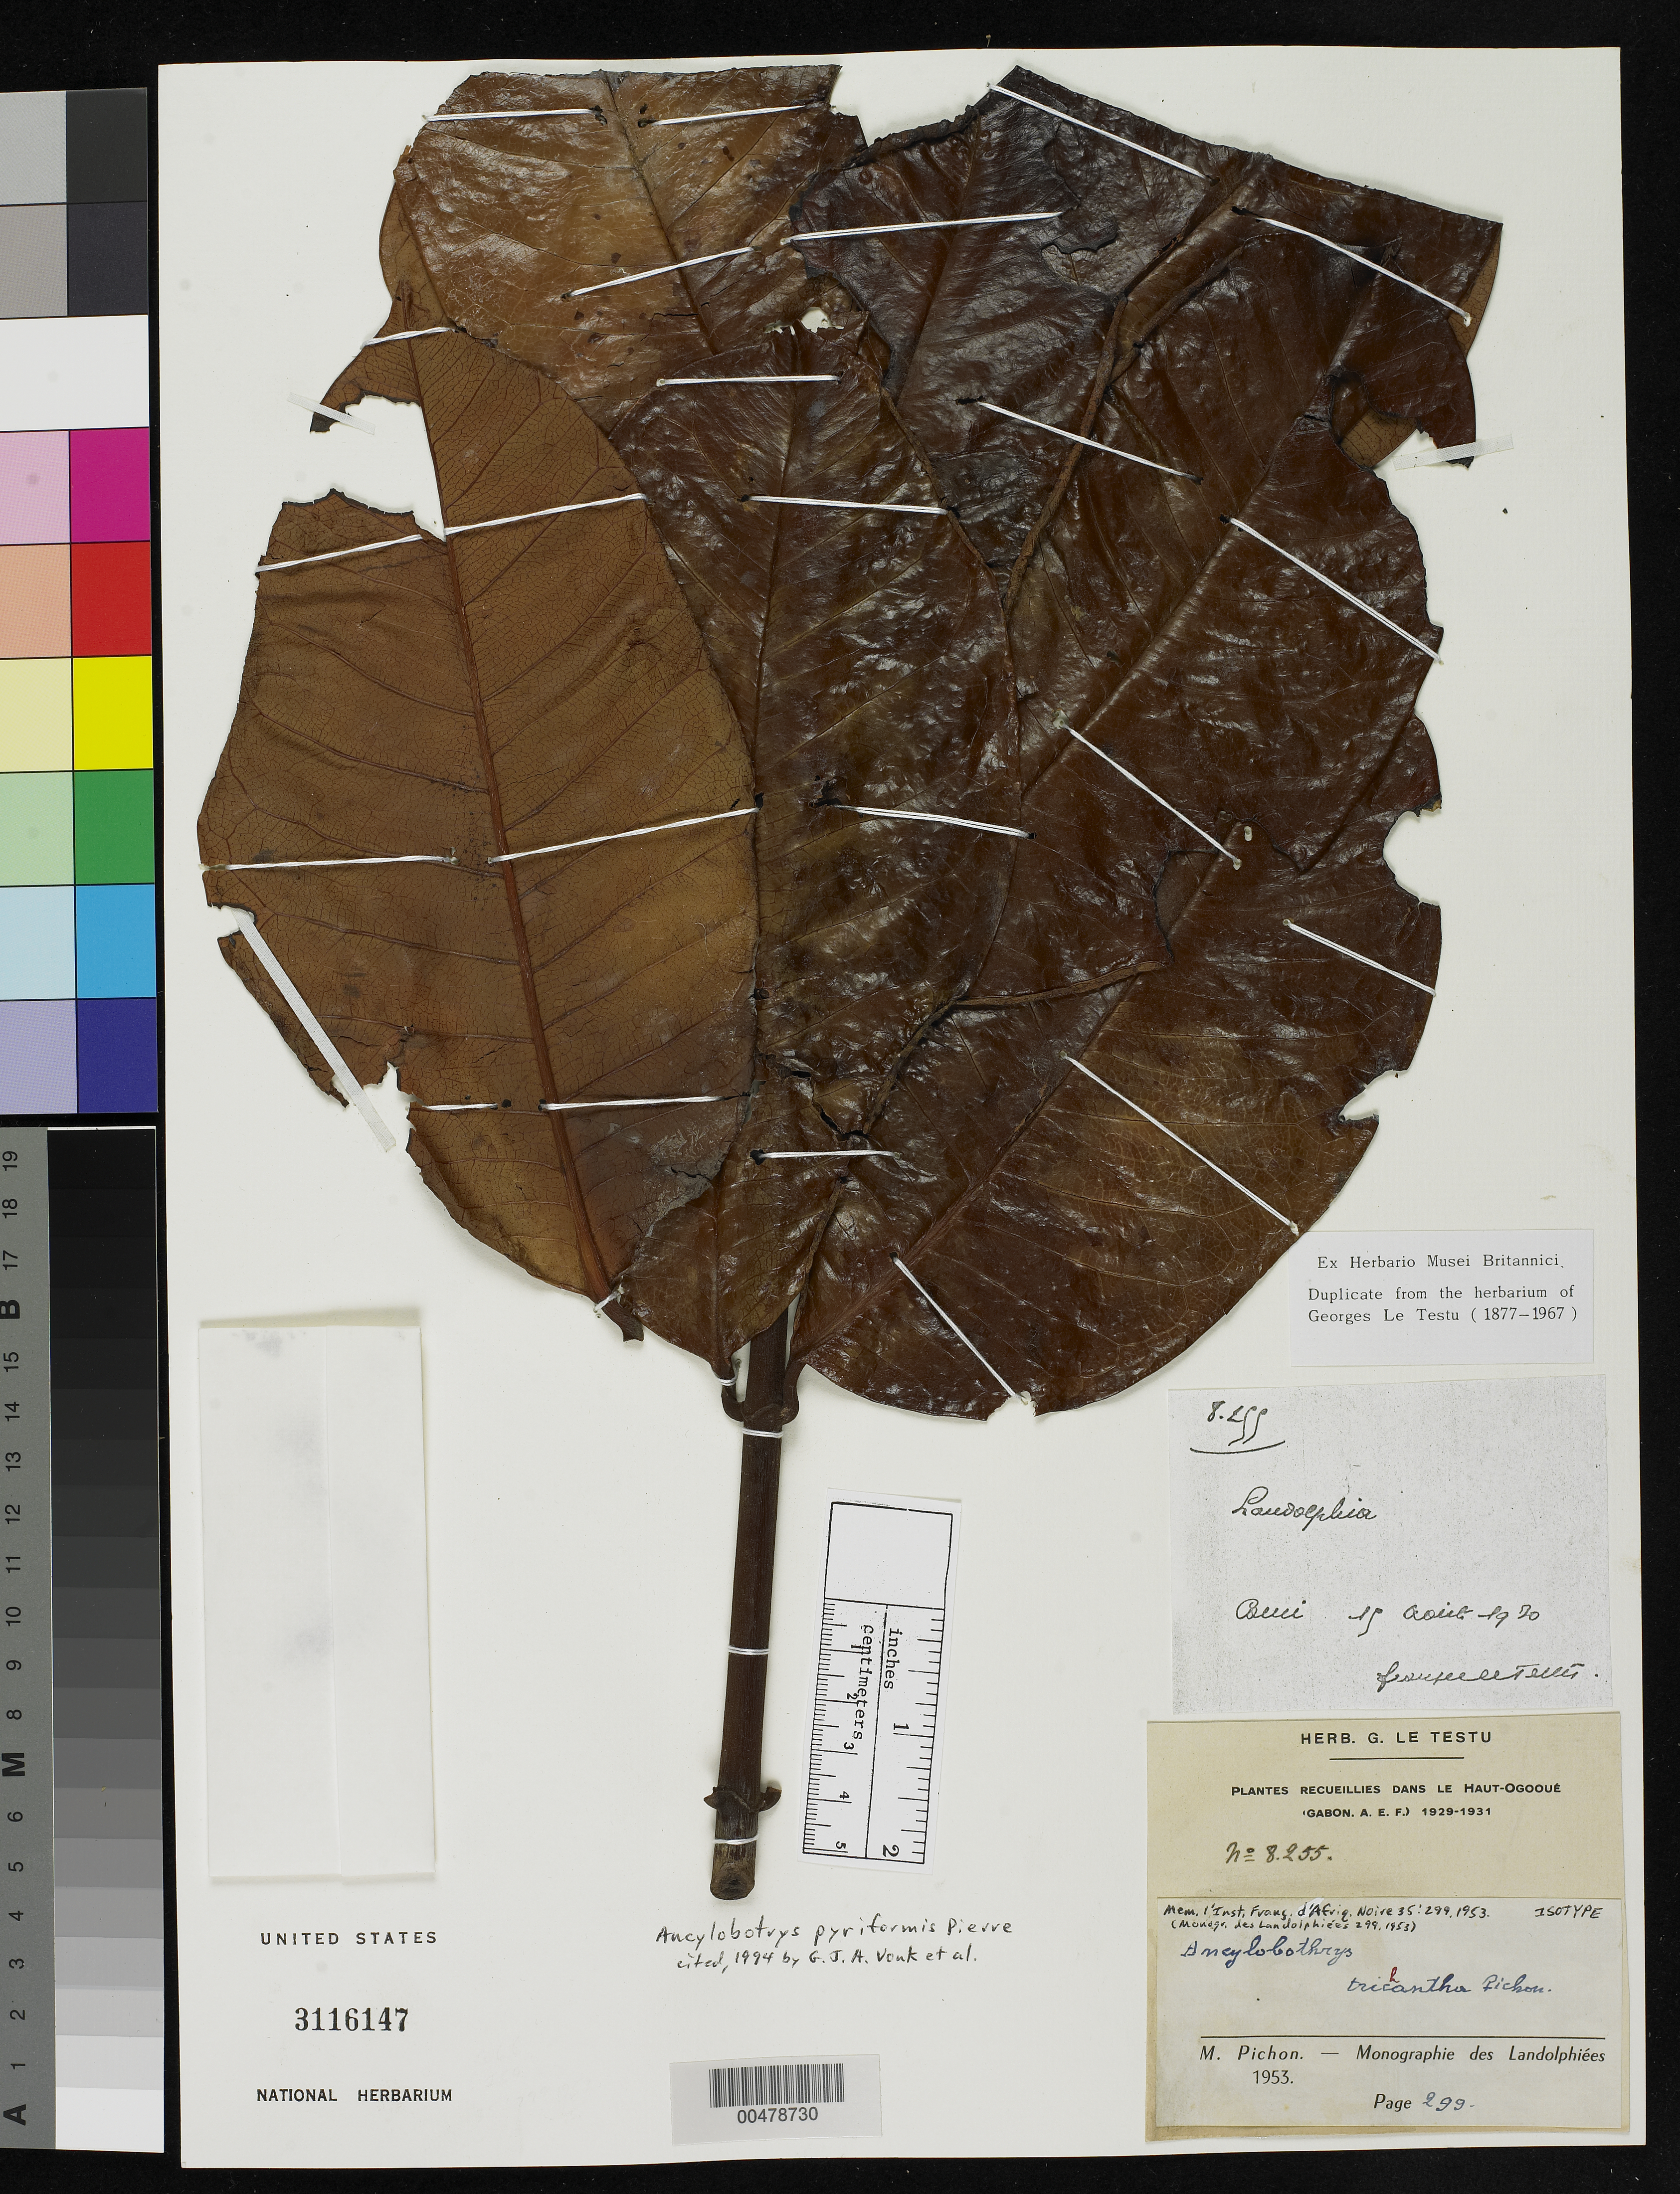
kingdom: Plantae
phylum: Tracheophyta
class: Magnoliopsida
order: Gentianales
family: Apocynaceae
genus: Ancylobothrys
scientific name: Ancylobothrys triclantha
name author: Pichon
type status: Isotype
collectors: G. Le Testu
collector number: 8255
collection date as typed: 1929 to -- --- 1931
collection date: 1929/1931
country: Gabon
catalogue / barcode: US 3116147